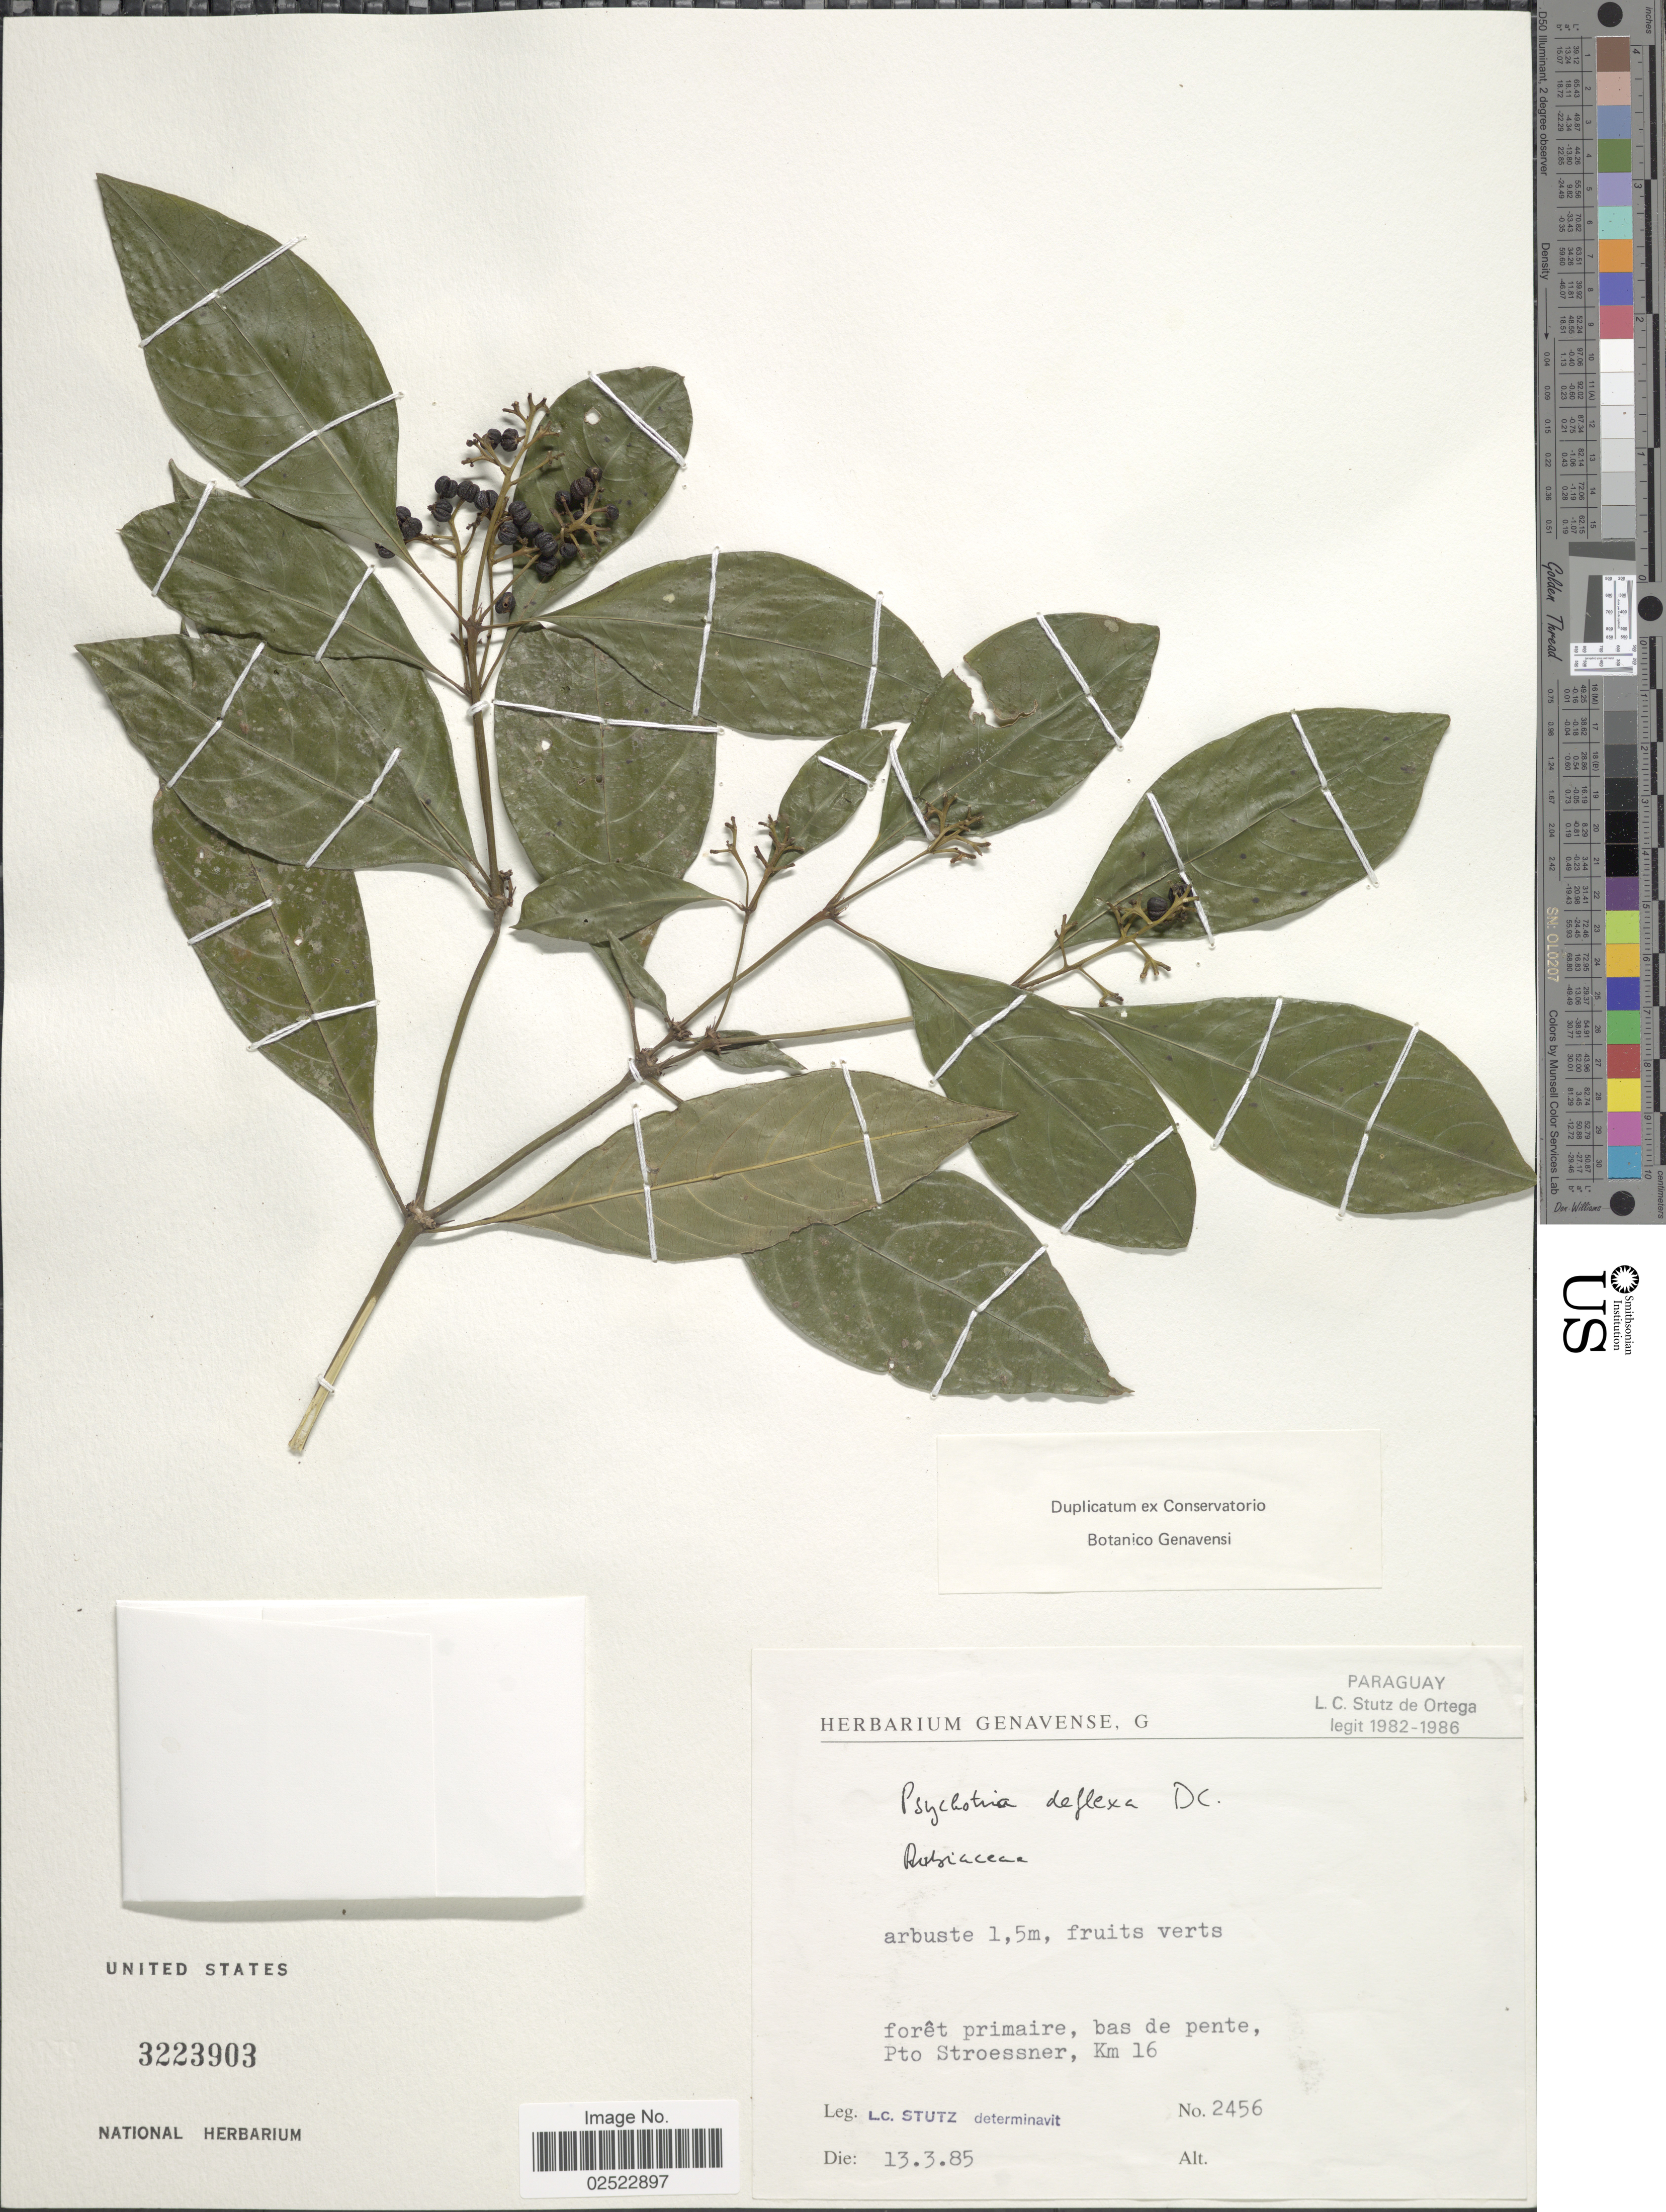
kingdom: Plantae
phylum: Tracheophyta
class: Magnoliopsida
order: Gentianales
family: Rubiaceae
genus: Psychotria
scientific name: Psychotria deflexa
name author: DC.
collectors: L. C. Stutz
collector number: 2456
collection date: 1985-03-13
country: Paraguay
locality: Pto Stroessner, Km 16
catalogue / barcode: US 3223903